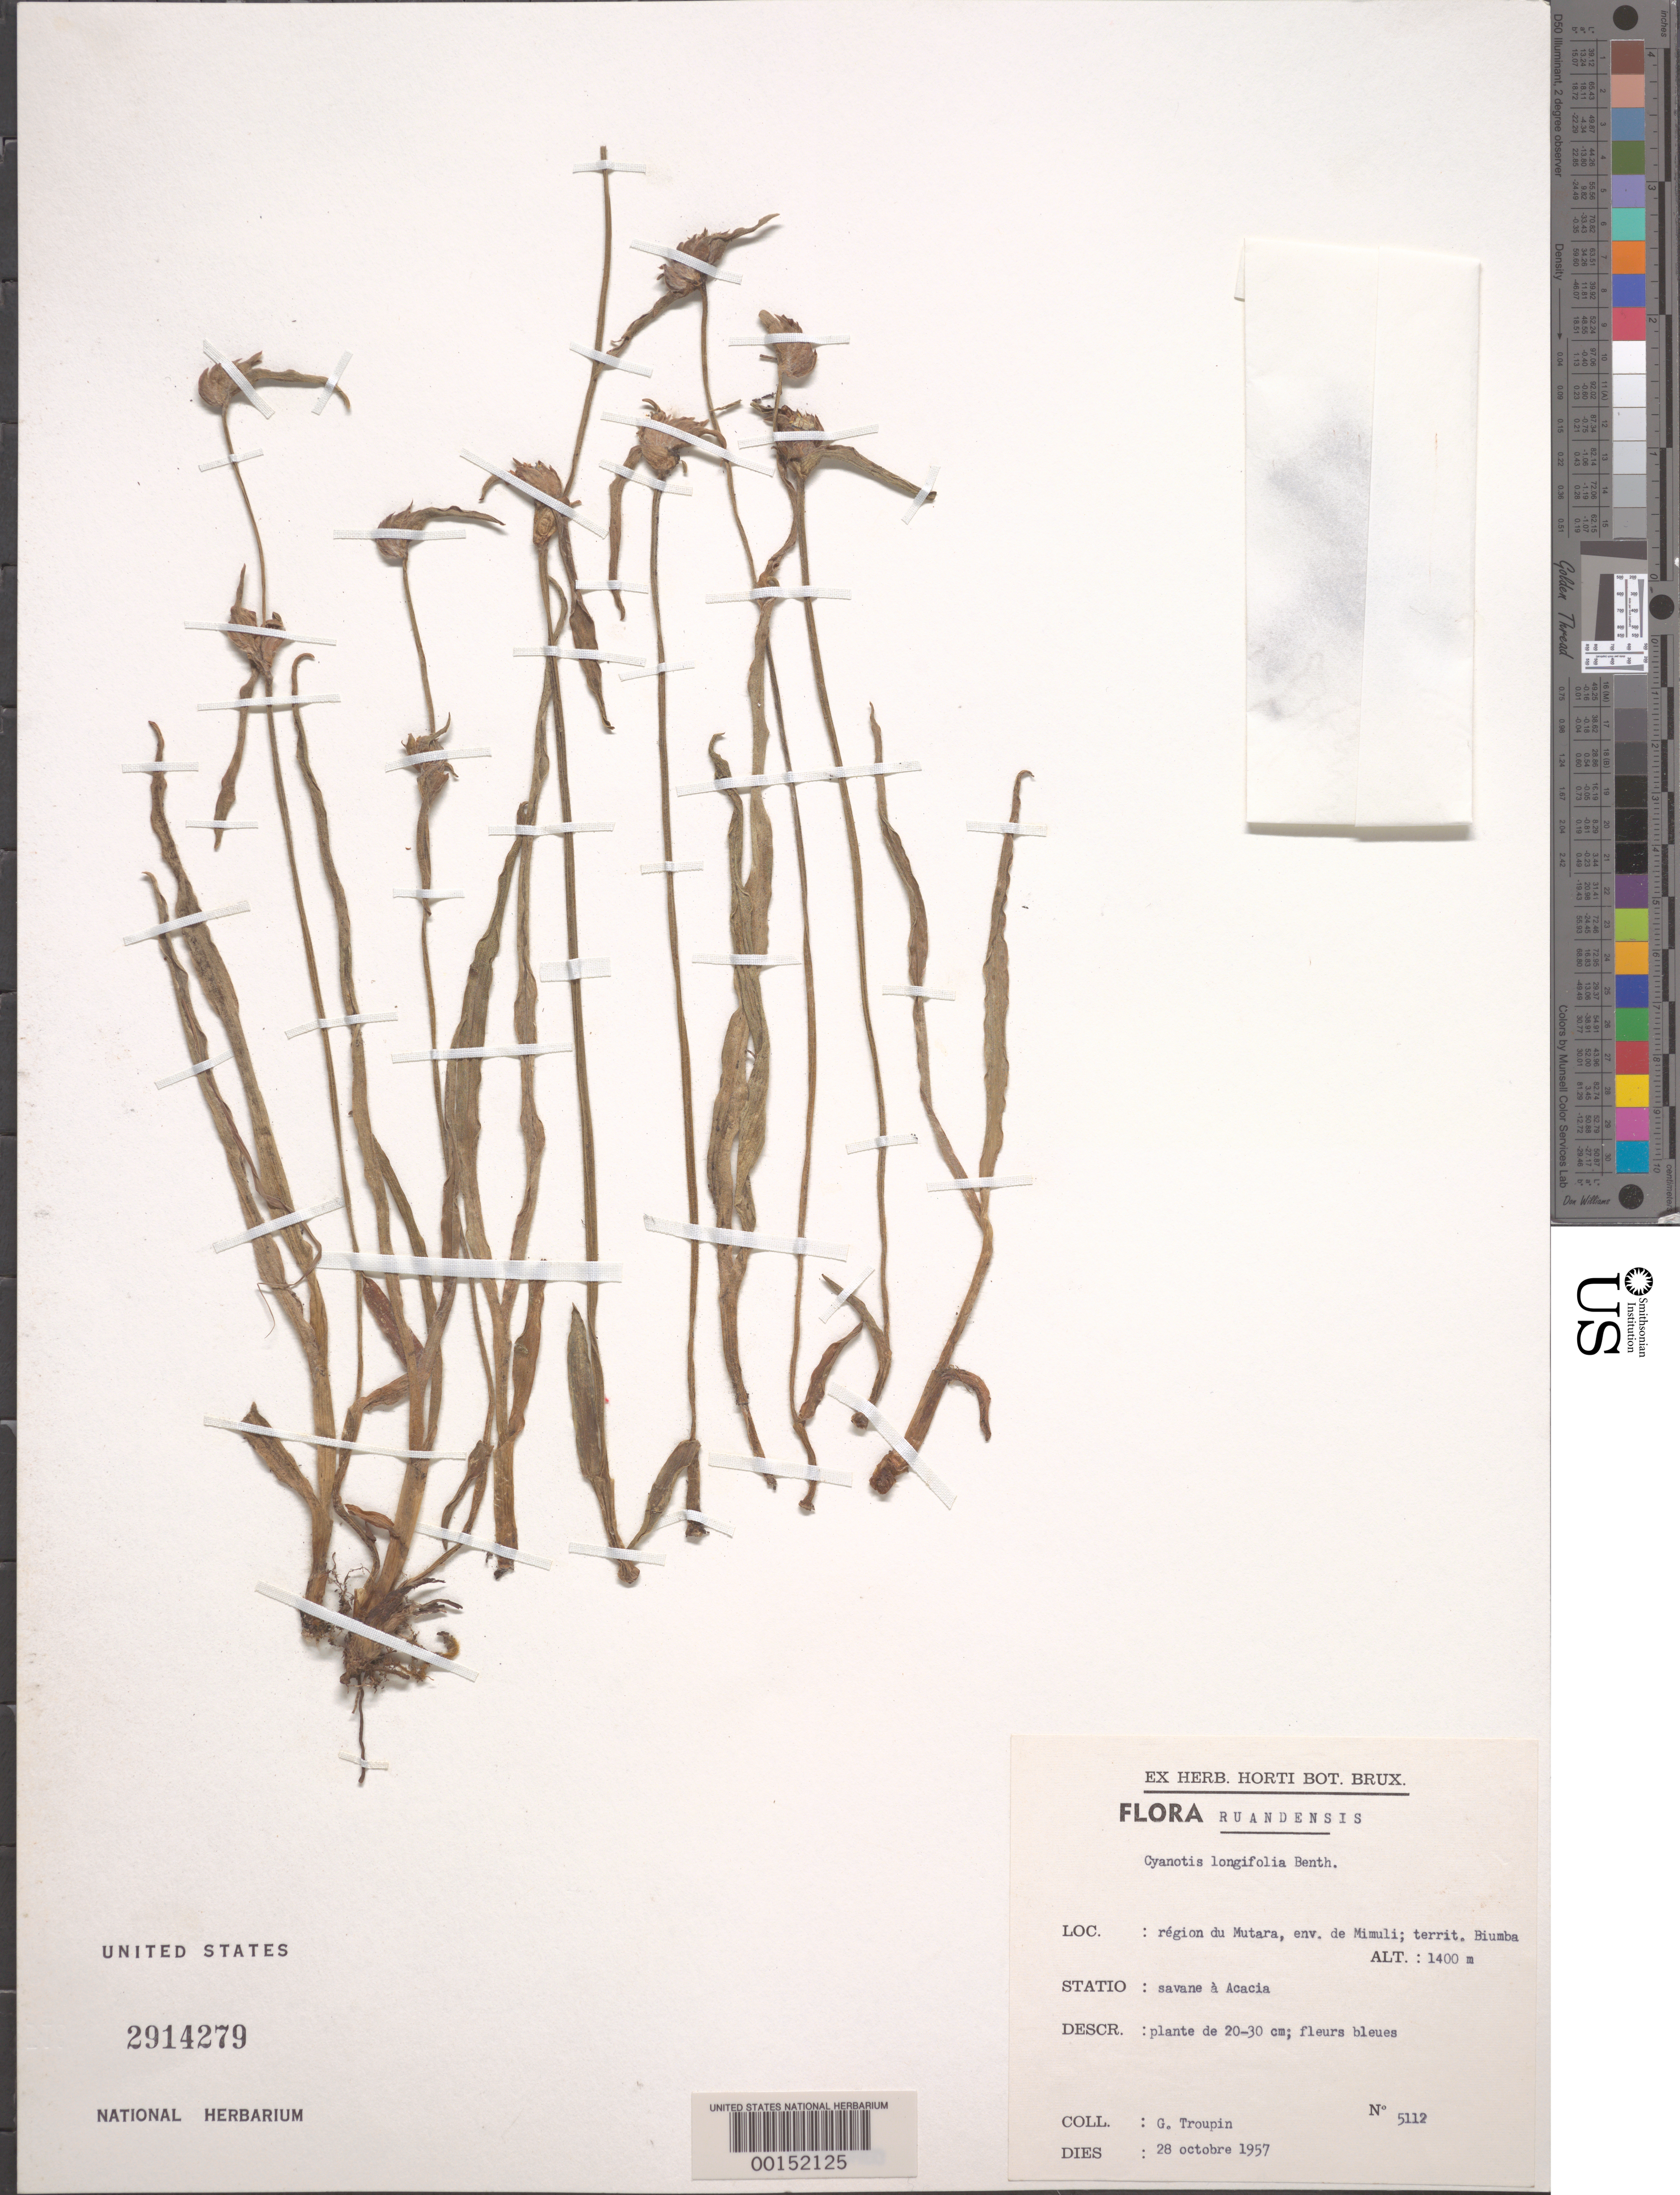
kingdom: Plantae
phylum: Tracheophyta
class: Liliopsida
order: Commelinales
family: Commelinaceae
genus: Cyanotis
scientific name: Cyanotis longifolia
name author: Benth.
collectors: G. Troupin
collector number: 5112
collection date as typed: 28 Oct 1957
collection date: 1957-10-28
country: Rwanda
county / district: (mutura Prov.)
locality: Biumba, near mimuli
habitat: Savanna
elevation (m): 1400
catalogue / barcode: US 2914279